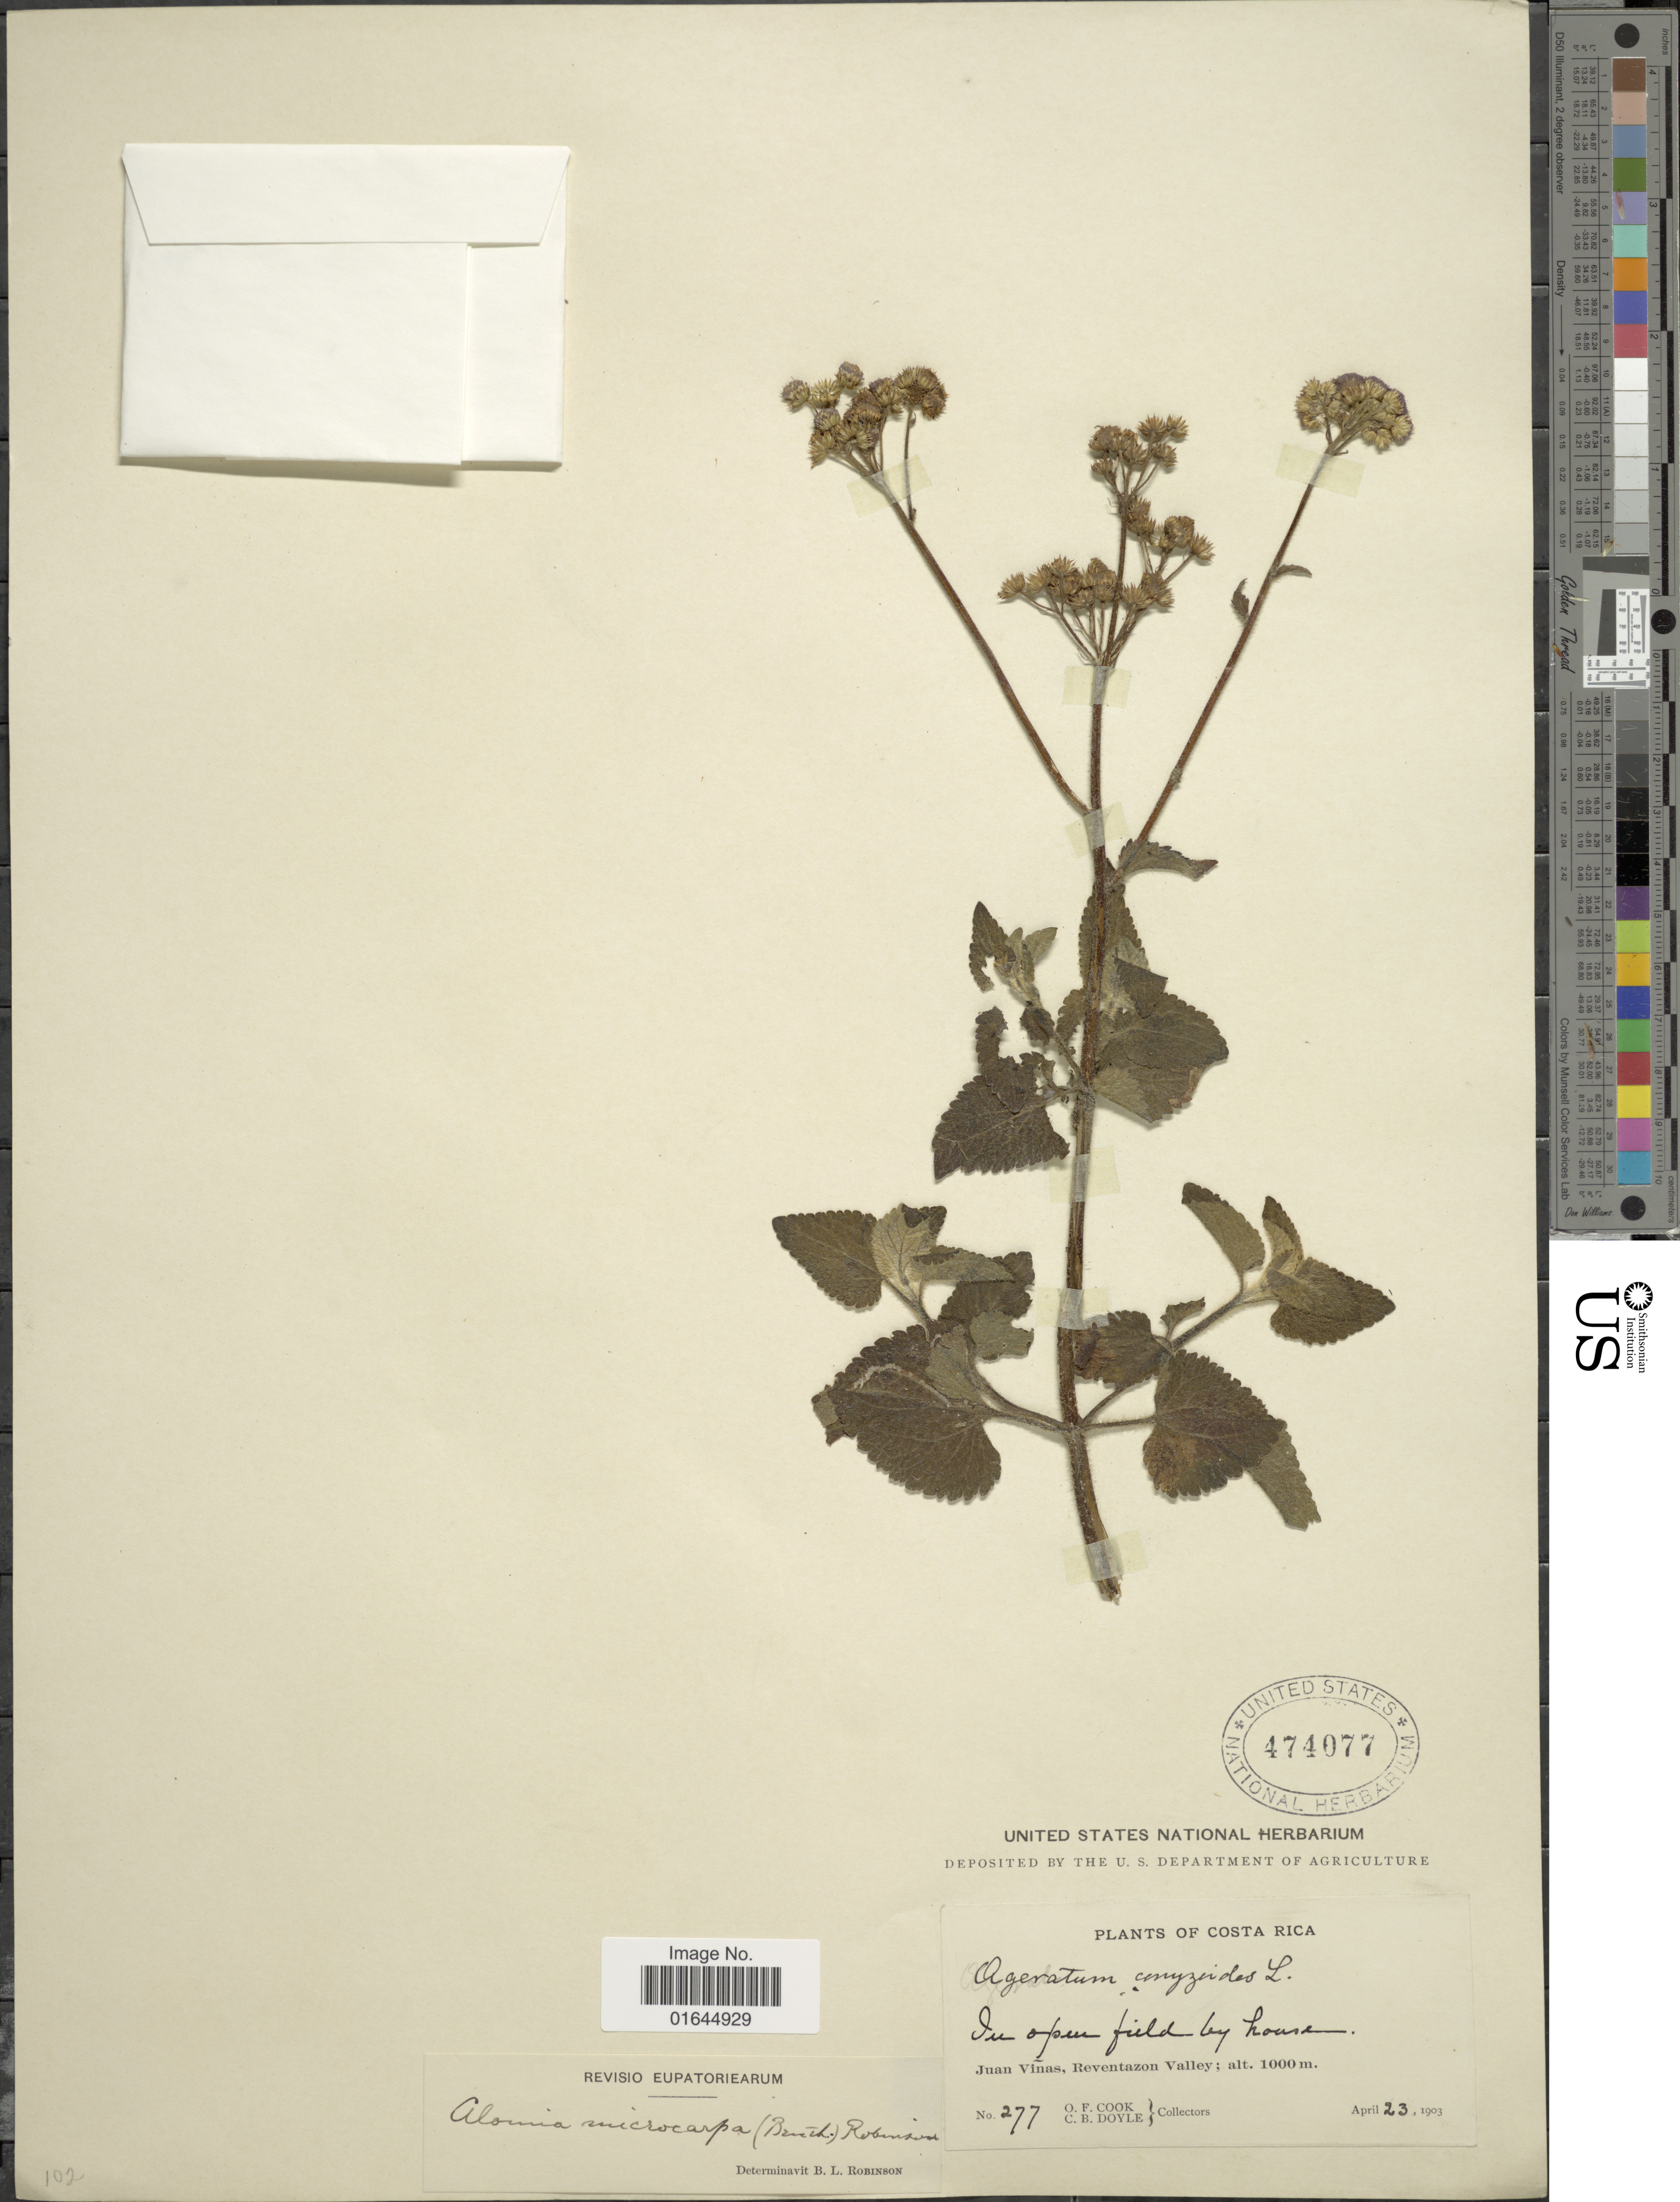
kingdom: Plantae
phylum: Tracheophyta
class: Magnoliopsida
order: Asterales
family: Asteraceae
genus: Ageratum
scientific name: Ageratum microcarpum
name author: (Benth. ex Oerst.) Hemsl.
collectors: O. F. Cook & C. Doyle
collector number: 277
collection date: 1903-04-23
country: Costa Rica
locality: Juan Viñas, Reventazon Valley.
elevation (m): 1000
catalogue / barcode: US 474077